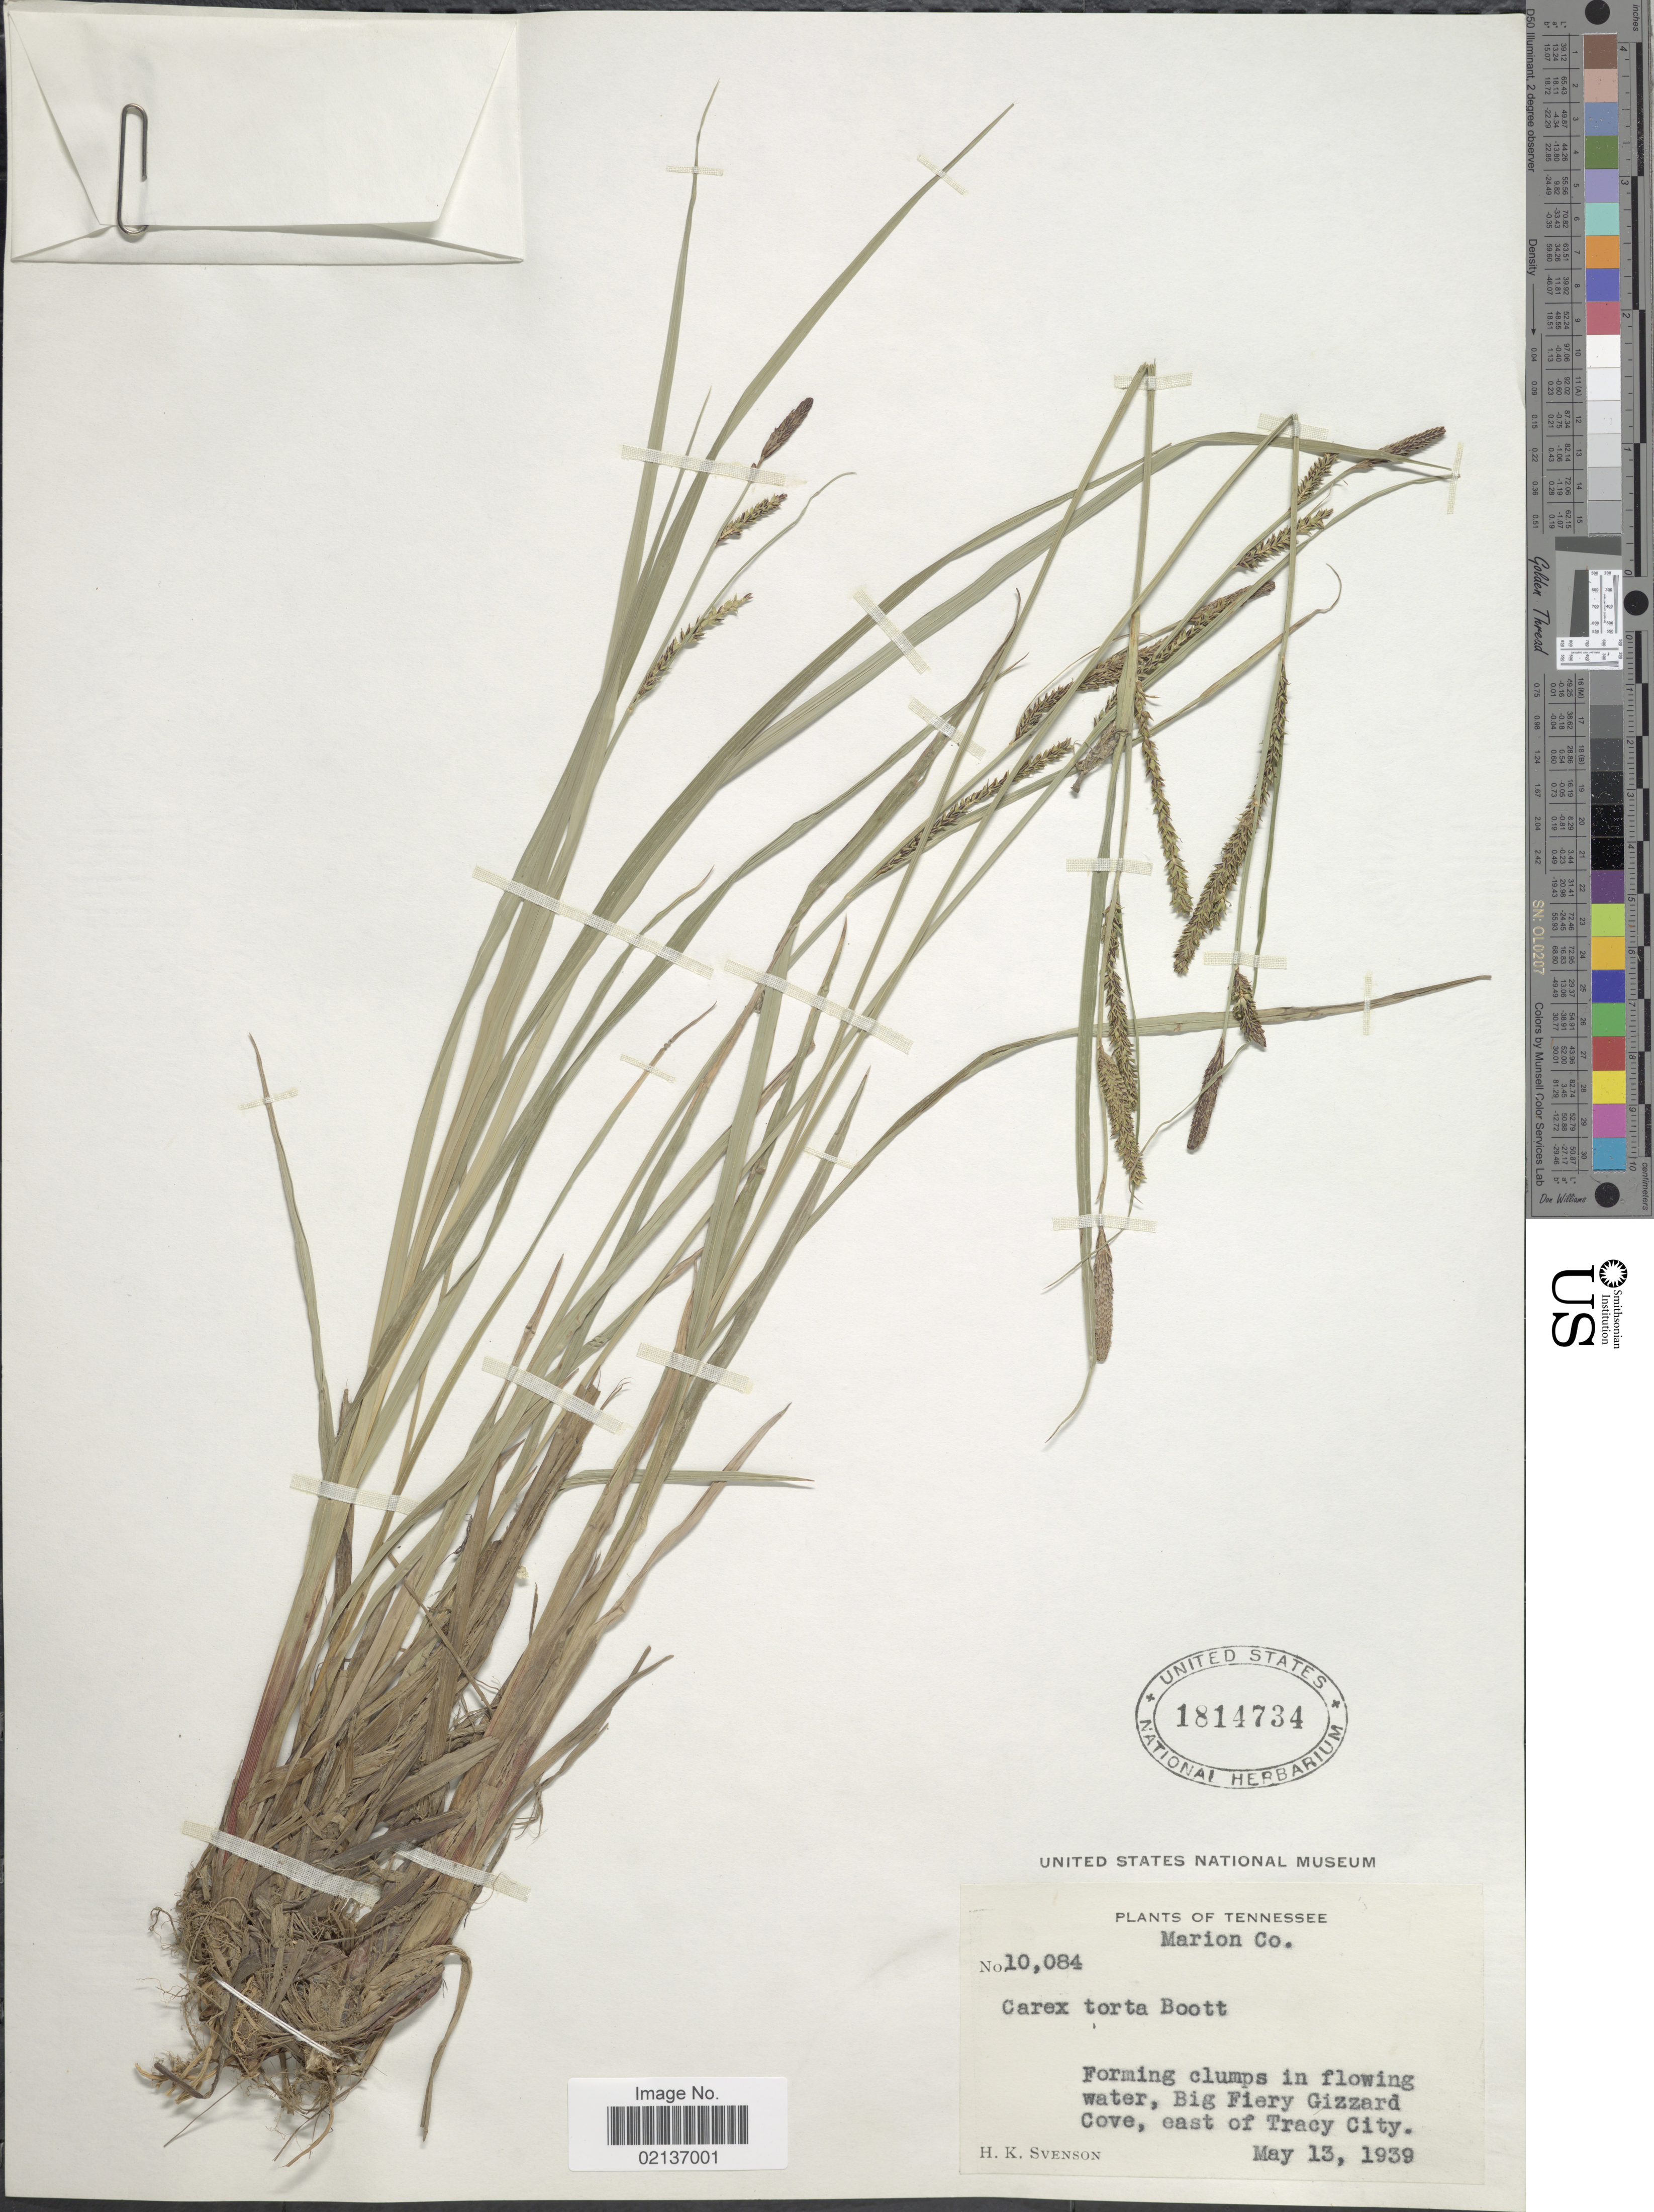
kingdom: Plantae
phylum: Tracheophyta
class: Liliopsida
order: Poales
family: Cyperaceae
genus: Carex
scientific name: Carex torta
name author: Boott ex Tuck.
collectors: H. K. Svenson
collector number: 10084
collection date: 1939-05-13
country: United States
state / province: Tennessee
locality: Marion Co, Big Fiery Gizzard Cove, east of Tracy City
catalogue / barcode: US 1814734